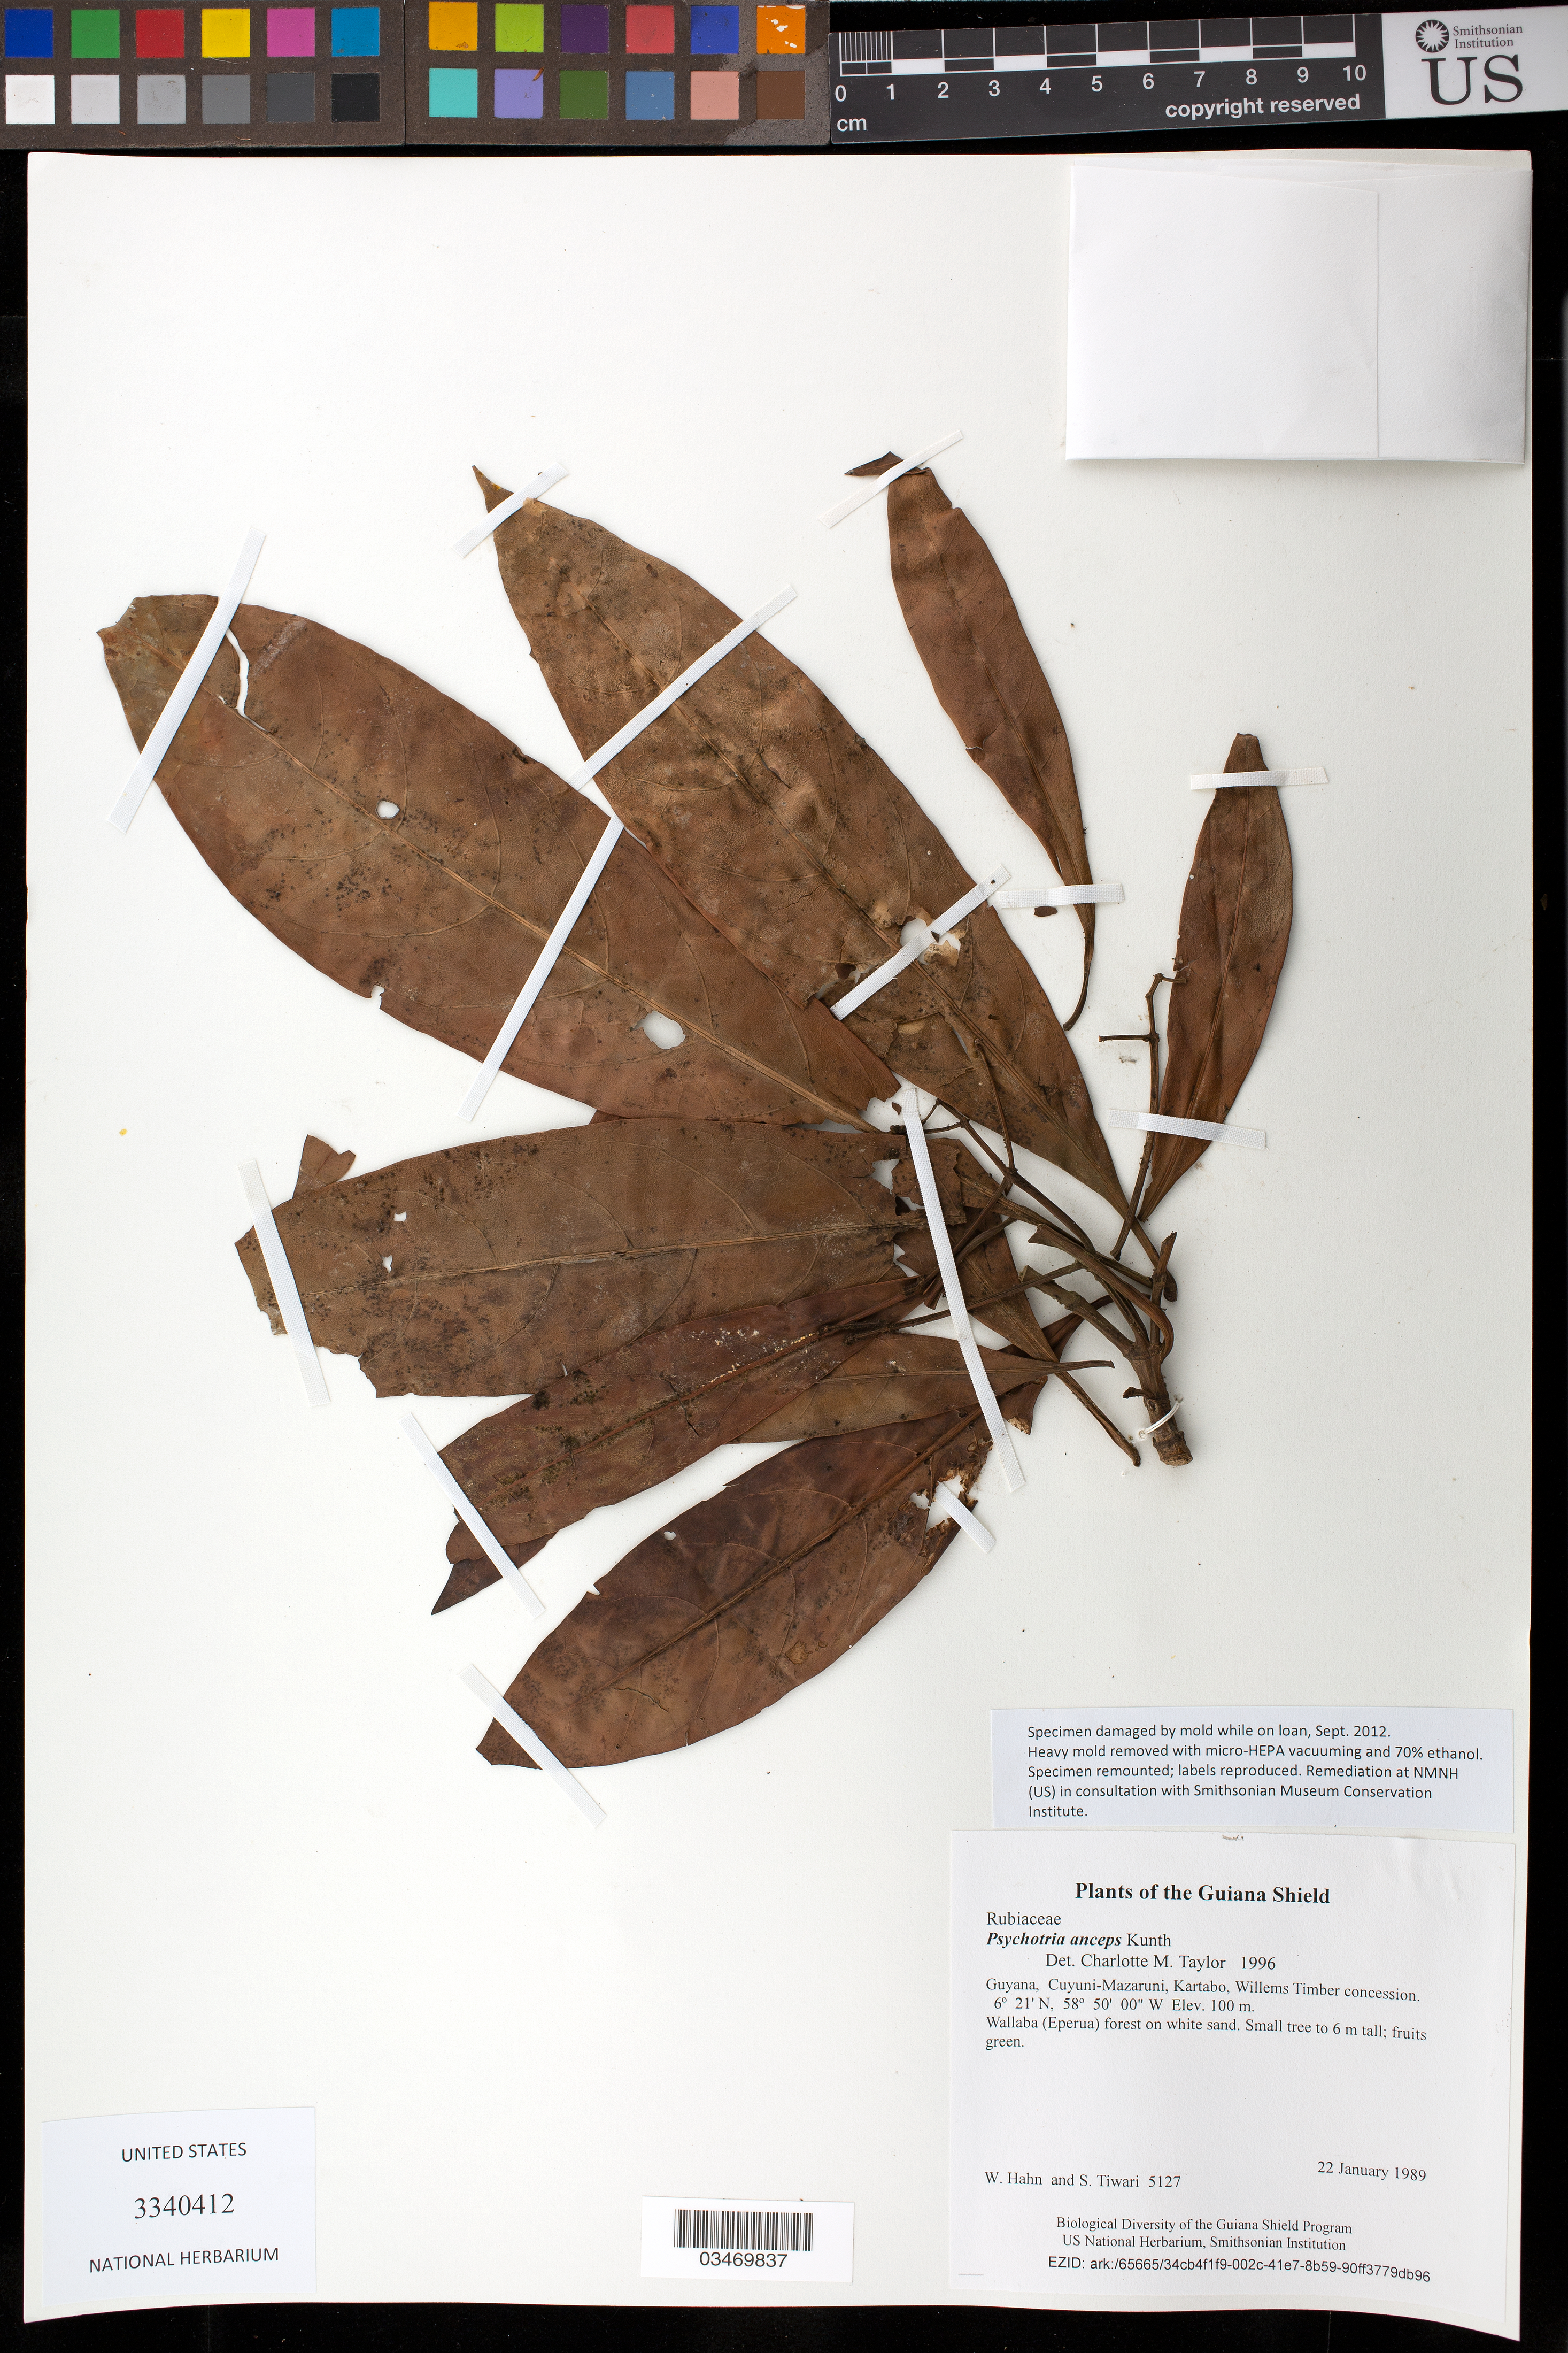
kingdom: Plantae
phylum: Tracheophyta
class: Magnoliopsida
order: Gentianales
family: Rubiaceae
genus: Psychotria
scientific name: Psychotria anceps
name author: Kunth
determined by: Taylor, Charlotte M.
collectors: W. Hahn & S. Tiwari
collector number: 5127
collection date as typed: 22 January 1989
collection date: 1989-01-22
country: Guyana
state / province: Cuyuni-Mazaruni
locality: Kartabo, Willems Timber concession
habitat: Wallaba (Eperua) forest on white sand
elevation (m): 100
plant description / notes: Distribution: Specimen damaged by mold while on loan, Sept. 2012. Heavy mold removed with micro-HEPA vacuuming and 70% ethanol. Specimen remounted; labels reproduced. Remediation at NMNH (US) in consultation with Smithsonian Museum Conservation Institute.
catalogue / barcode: US 3340412